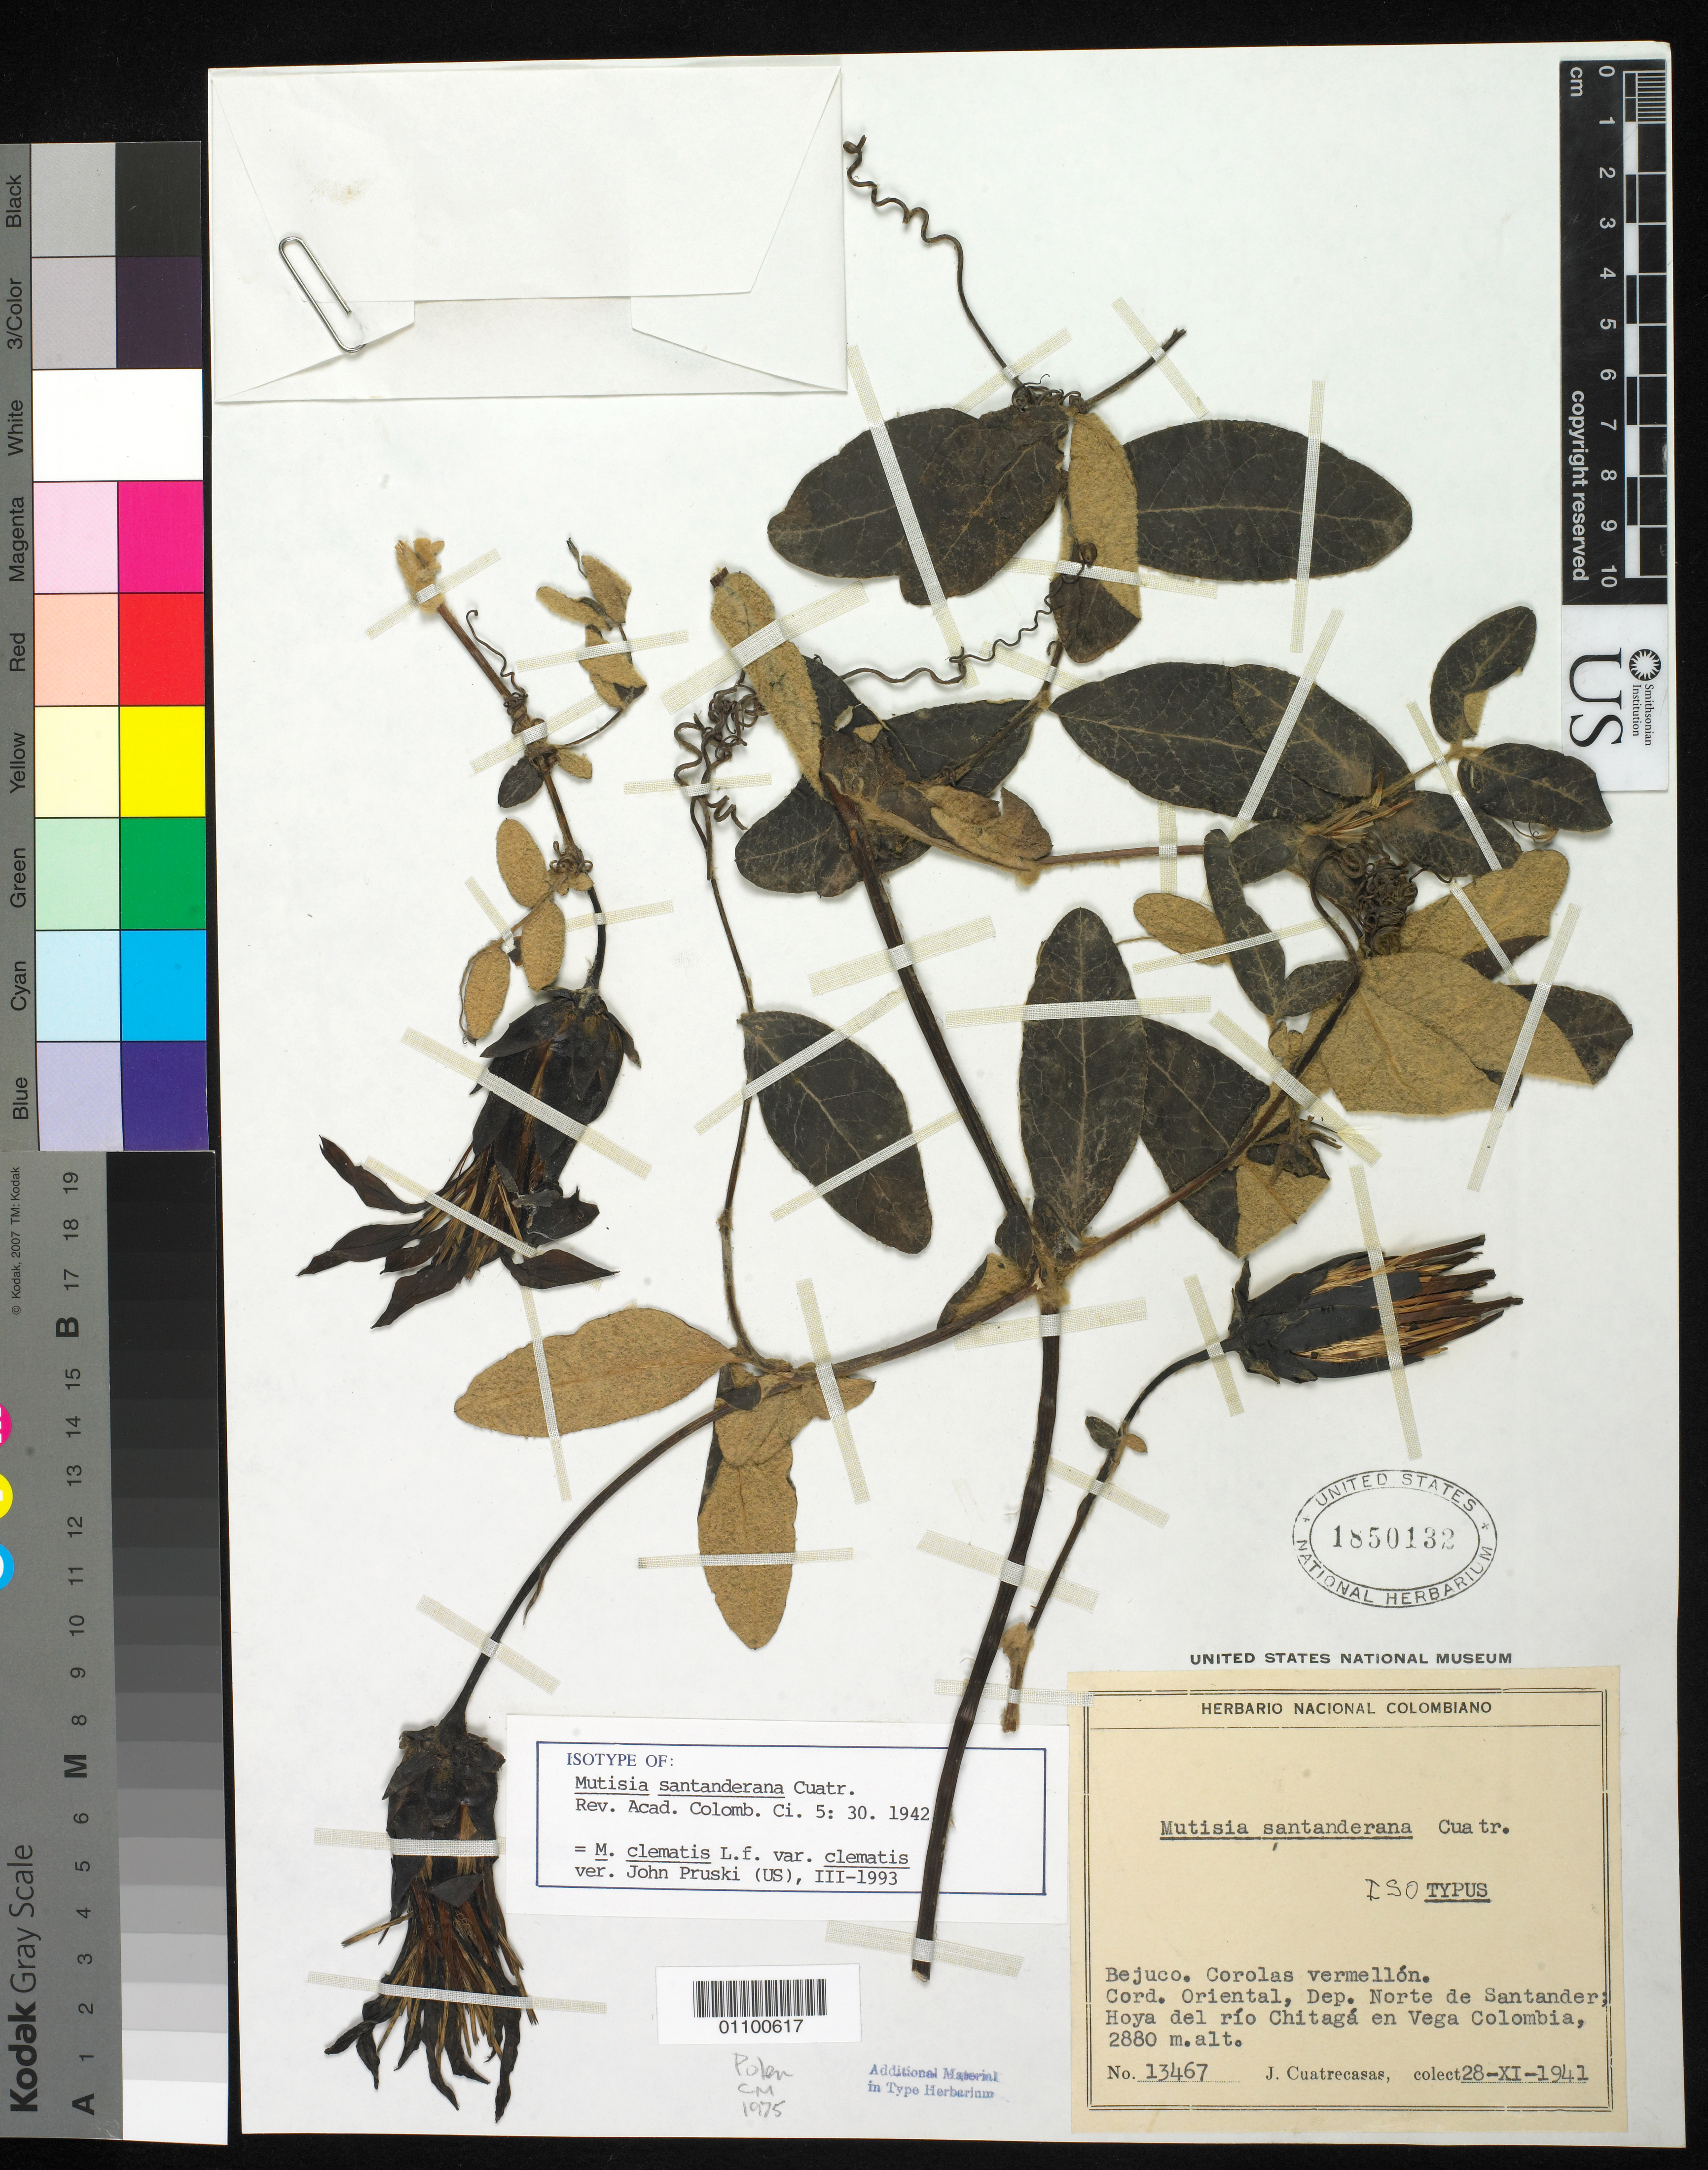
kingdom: Plantae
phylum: Tracheophyta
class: Magnoliopsida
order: Asterales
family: Asteraceae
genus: Mutisia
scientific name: Mutisia santanderana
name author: Cuatrec.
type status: Isotype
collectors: J. Cuatrecasas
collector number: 13467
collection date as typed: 28 Nov 1941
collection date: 1941-11-28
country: Colombia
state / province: Norte de Santander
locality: Vega Colombia, Cordillera Oriental, Rio Chitaga.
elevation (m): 2880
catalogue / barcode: US 1850132